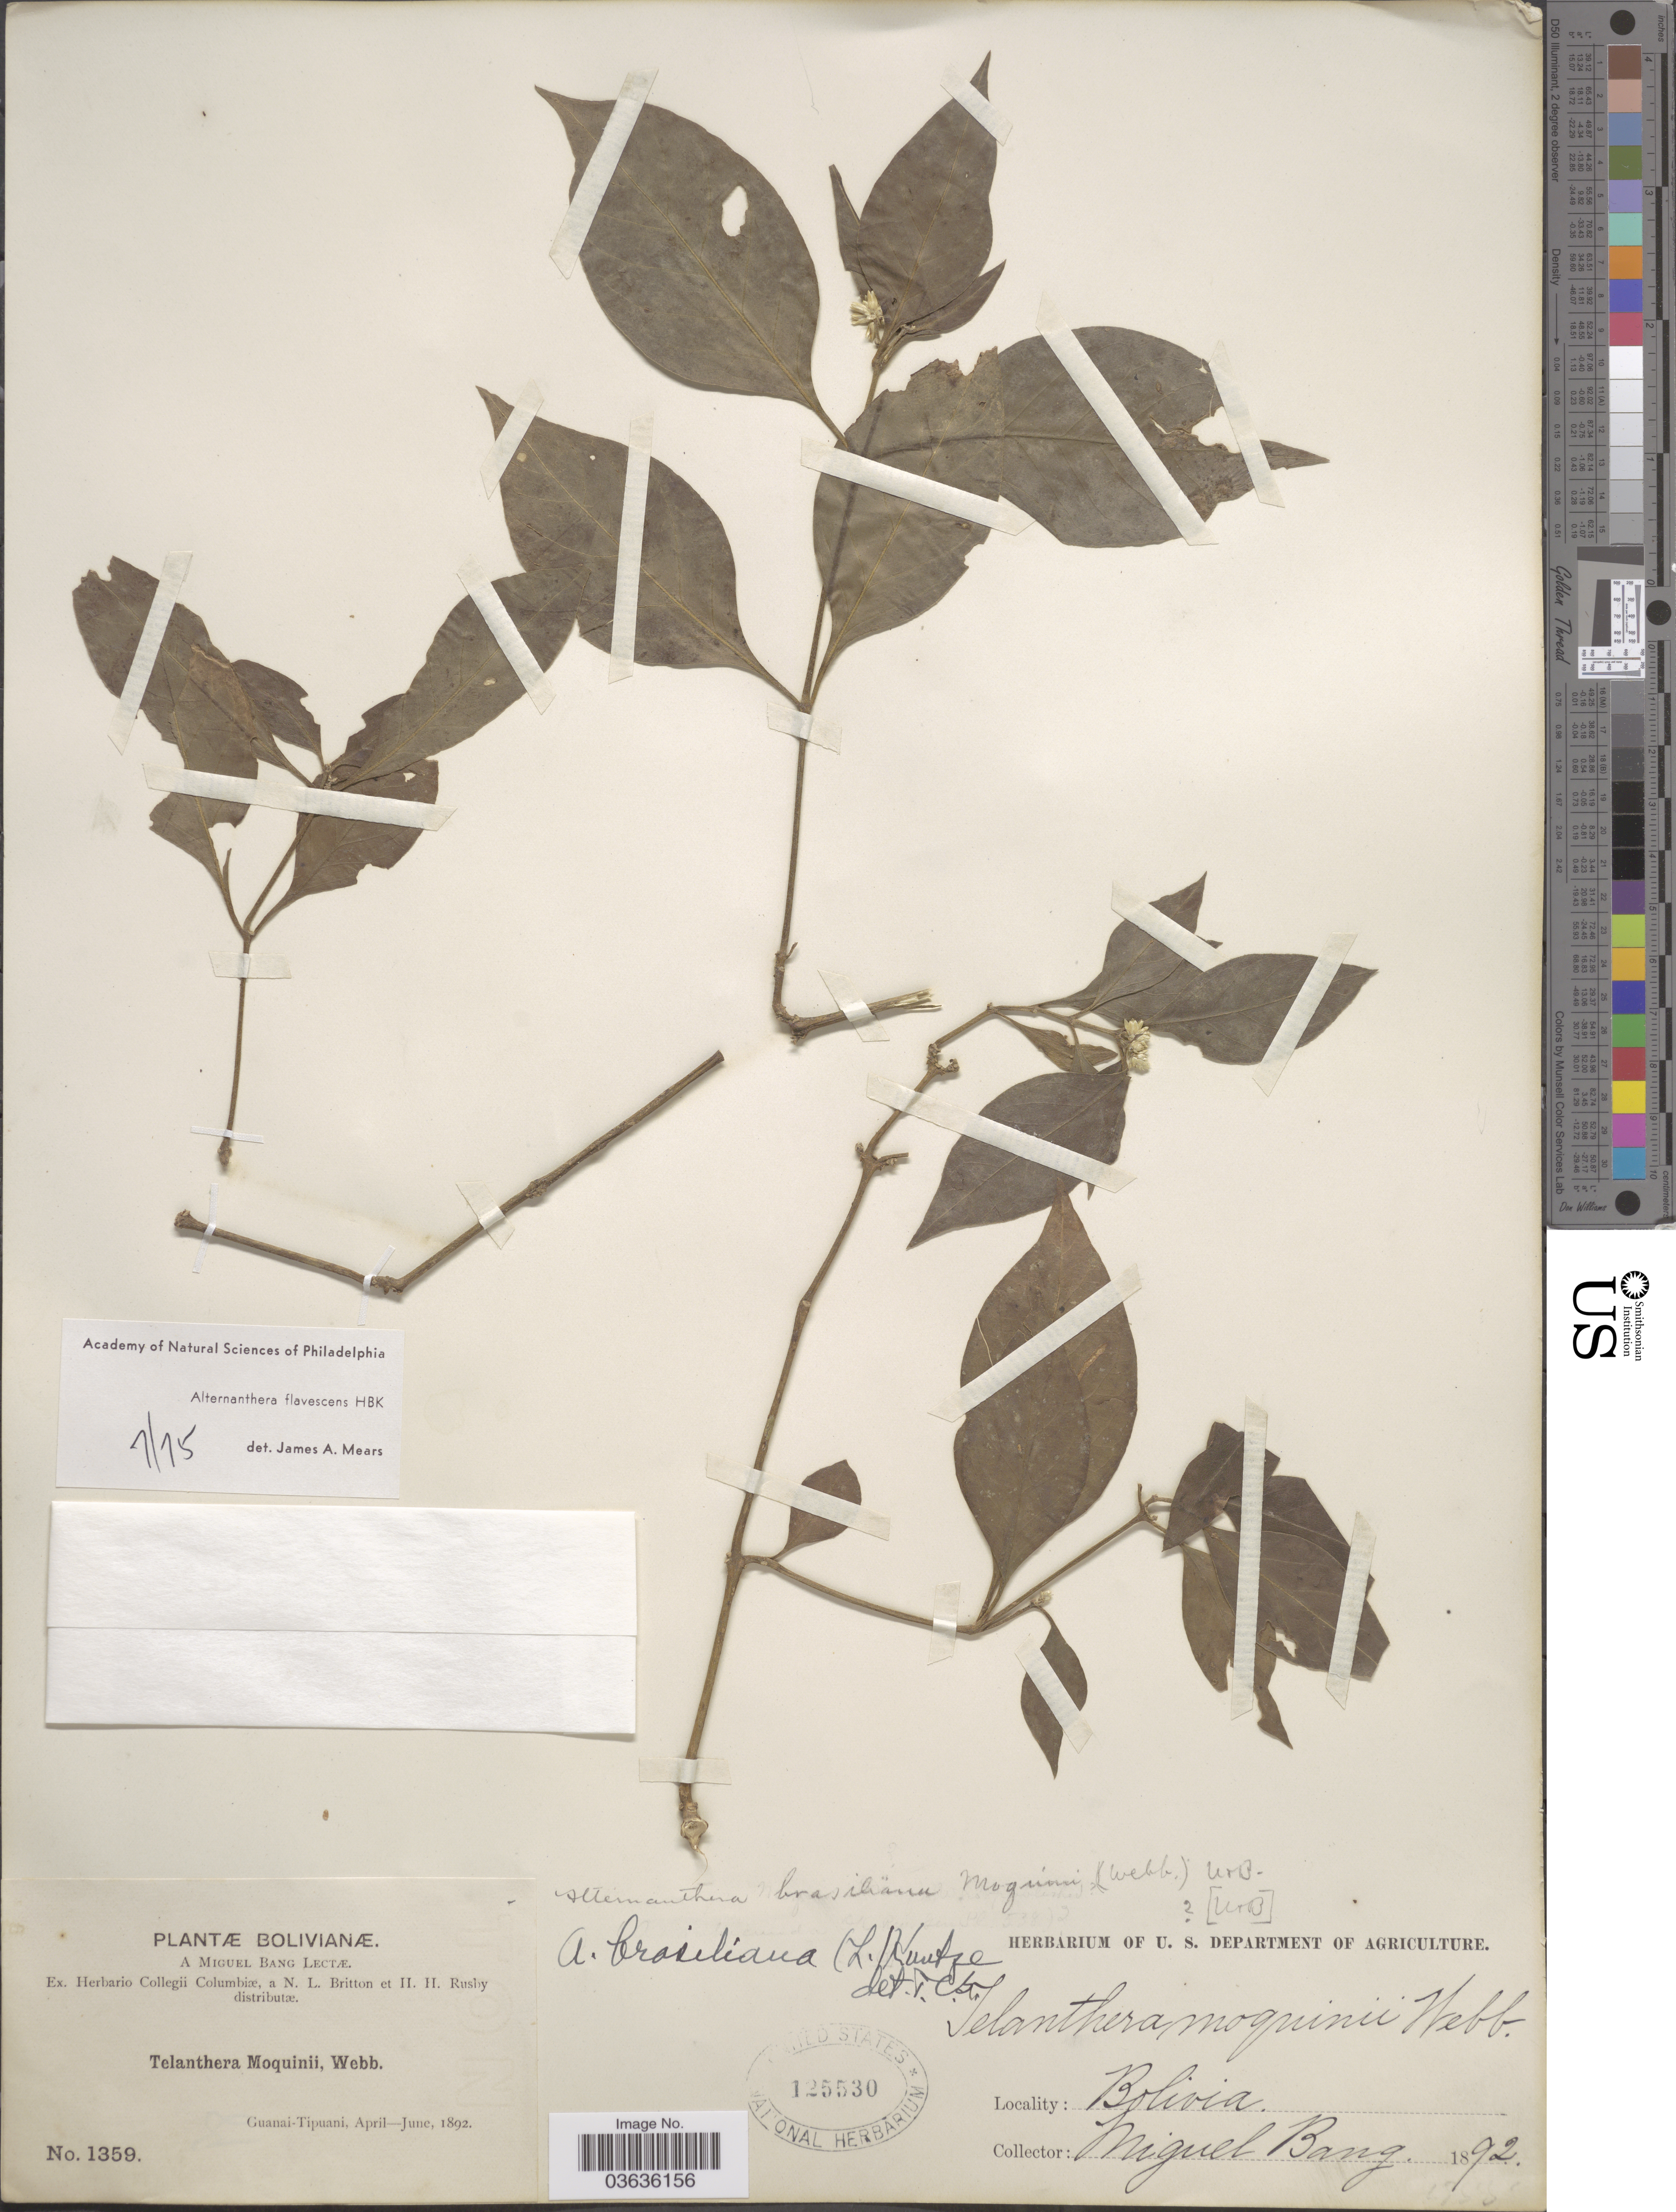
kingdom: Plantae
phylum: Tracheophyta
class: Magnoliopsida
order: Caryophyllales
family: Amaranthaceae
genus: Alternanthera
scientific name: Alternanthera flavescens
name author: Kunth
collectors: M. Bang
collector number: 1359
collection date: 1892-04/1892-06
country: Bolivia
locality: Guanai-Tipuani.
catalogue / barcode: US 125530